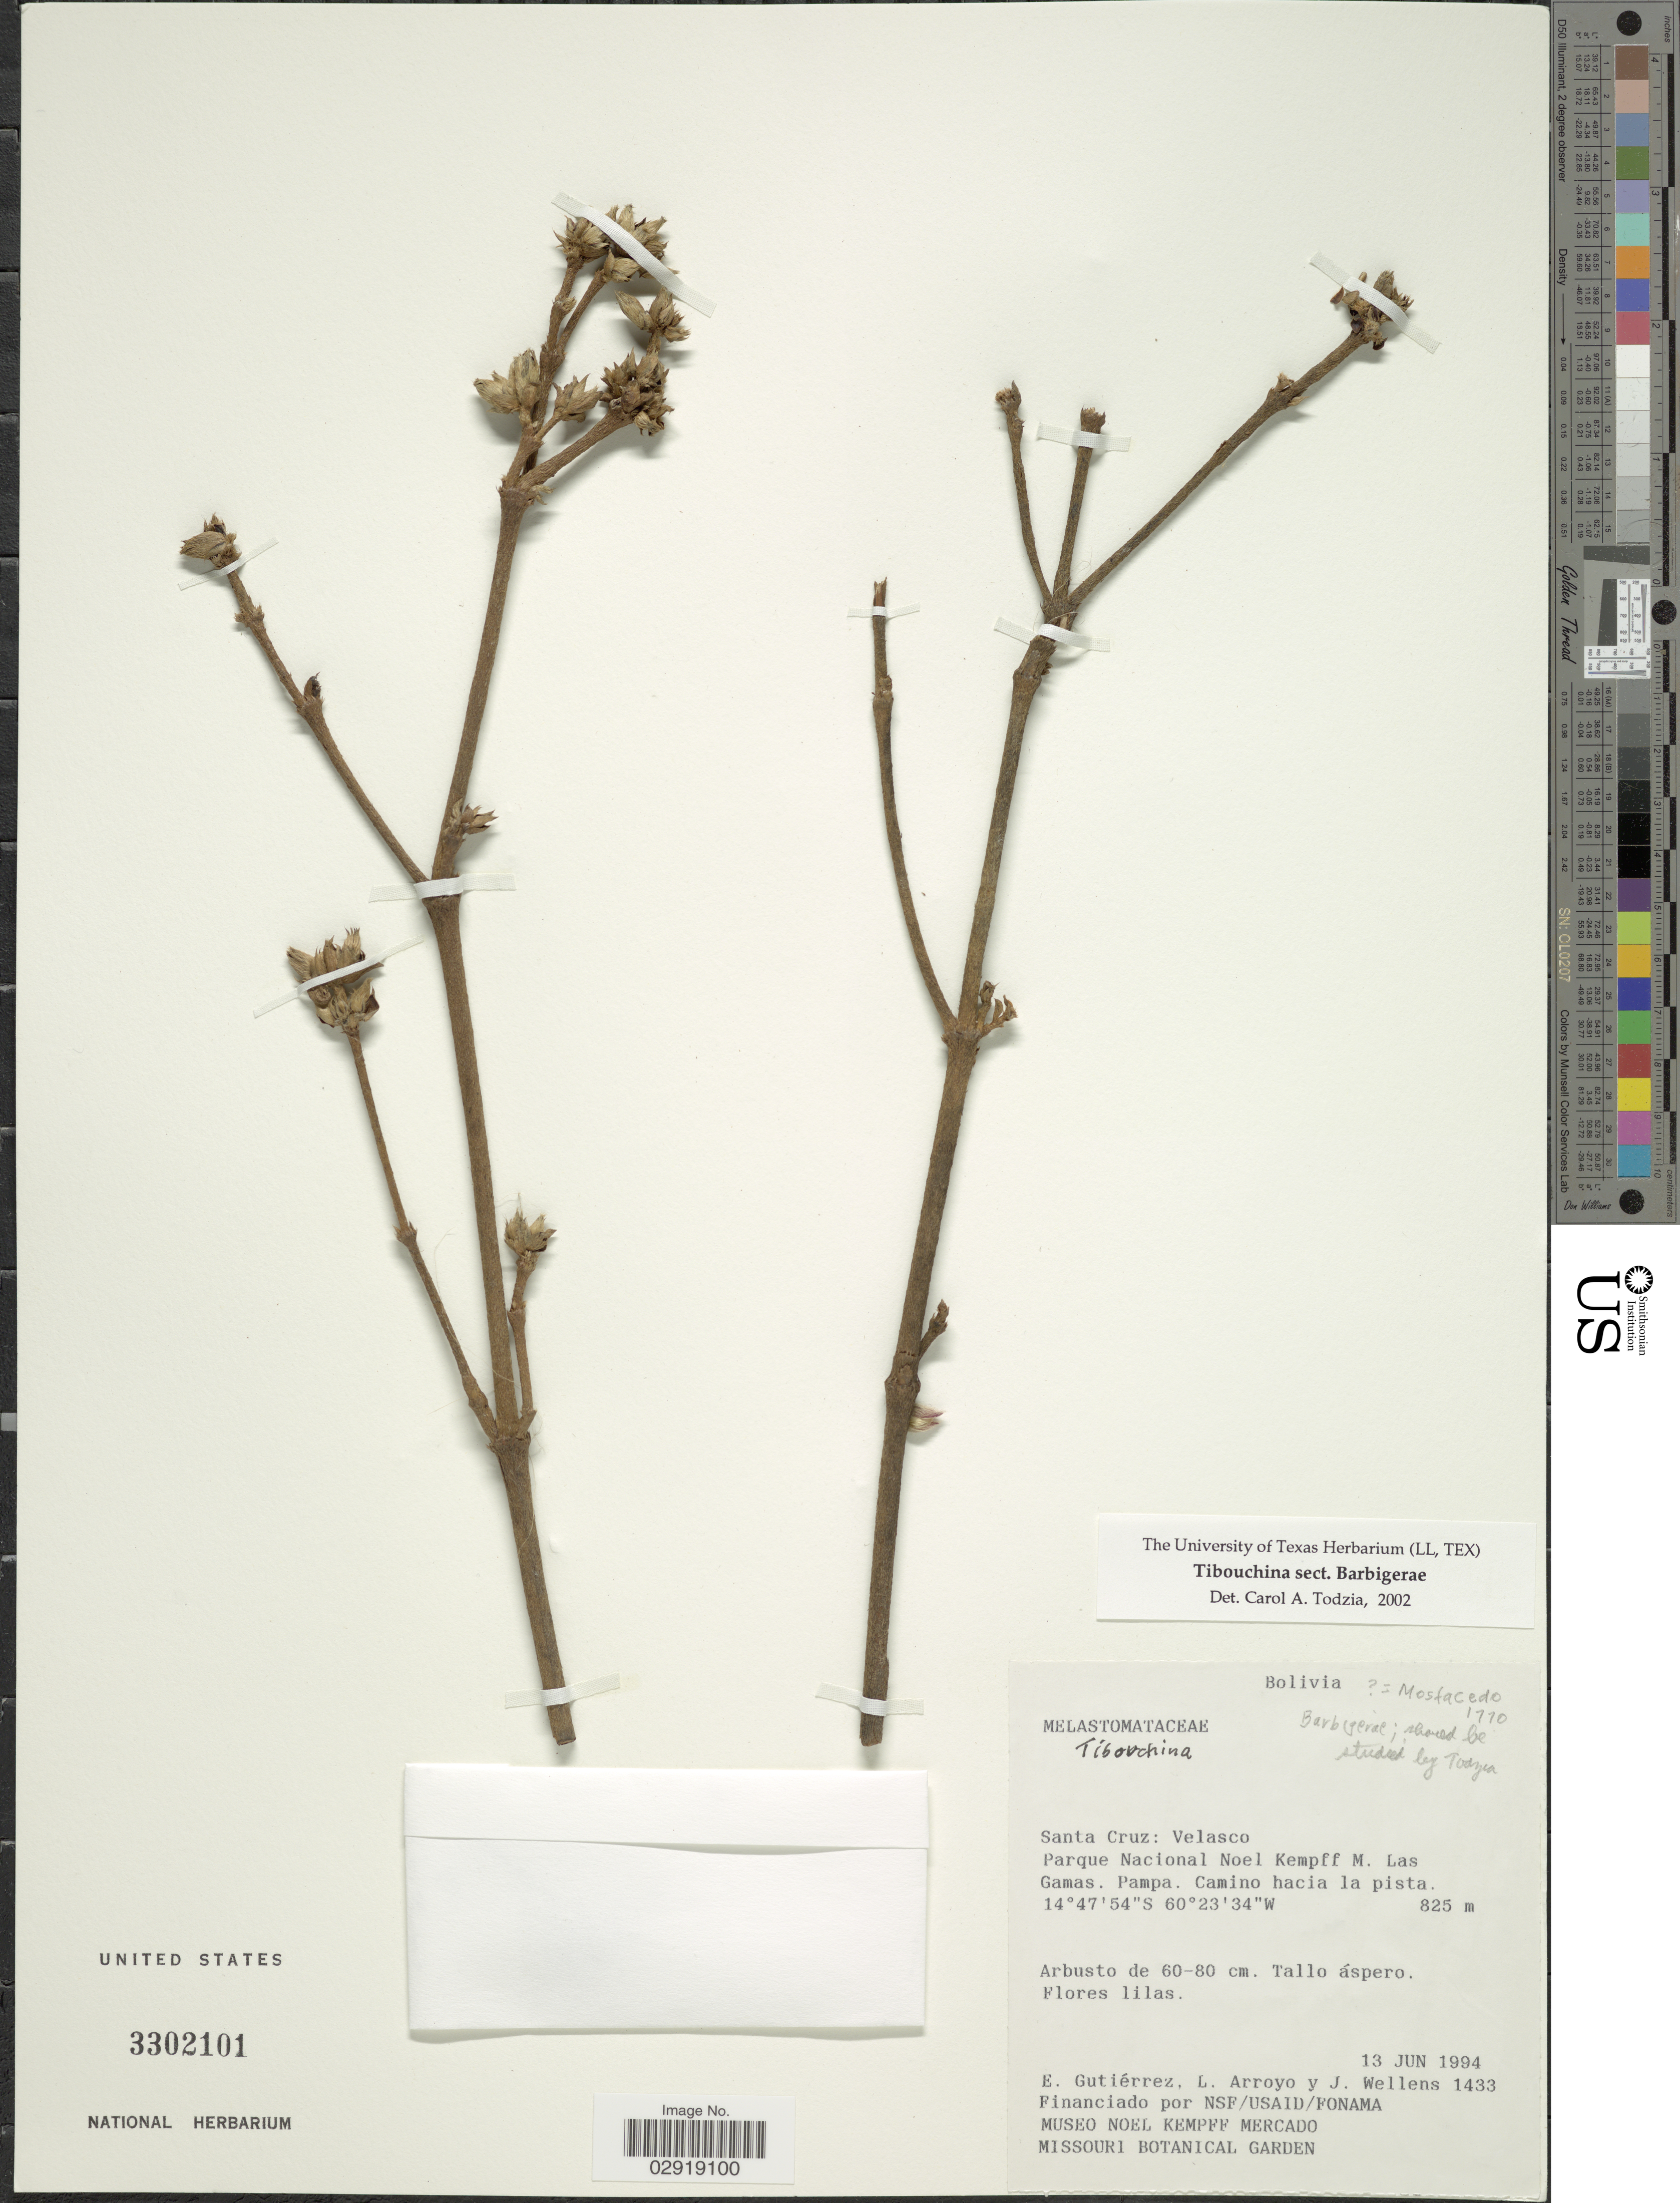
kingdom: Plantae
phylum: Tracheophyta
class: Magnoliopsida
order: Myrtales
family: Melastomataceae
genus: Tibouchina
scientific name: Tibouchina sp.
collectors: E. Gutiérrez, L. Arroyo & J. Wellens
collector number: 1433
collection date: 1994-06-13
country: Bolivia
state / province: Santa Cruz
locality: Velasco. Parque Nacional Noel Kempff M. Las Gamas. Pampa. Camino hacia la pista.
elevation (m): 825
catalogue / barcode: US 3302101